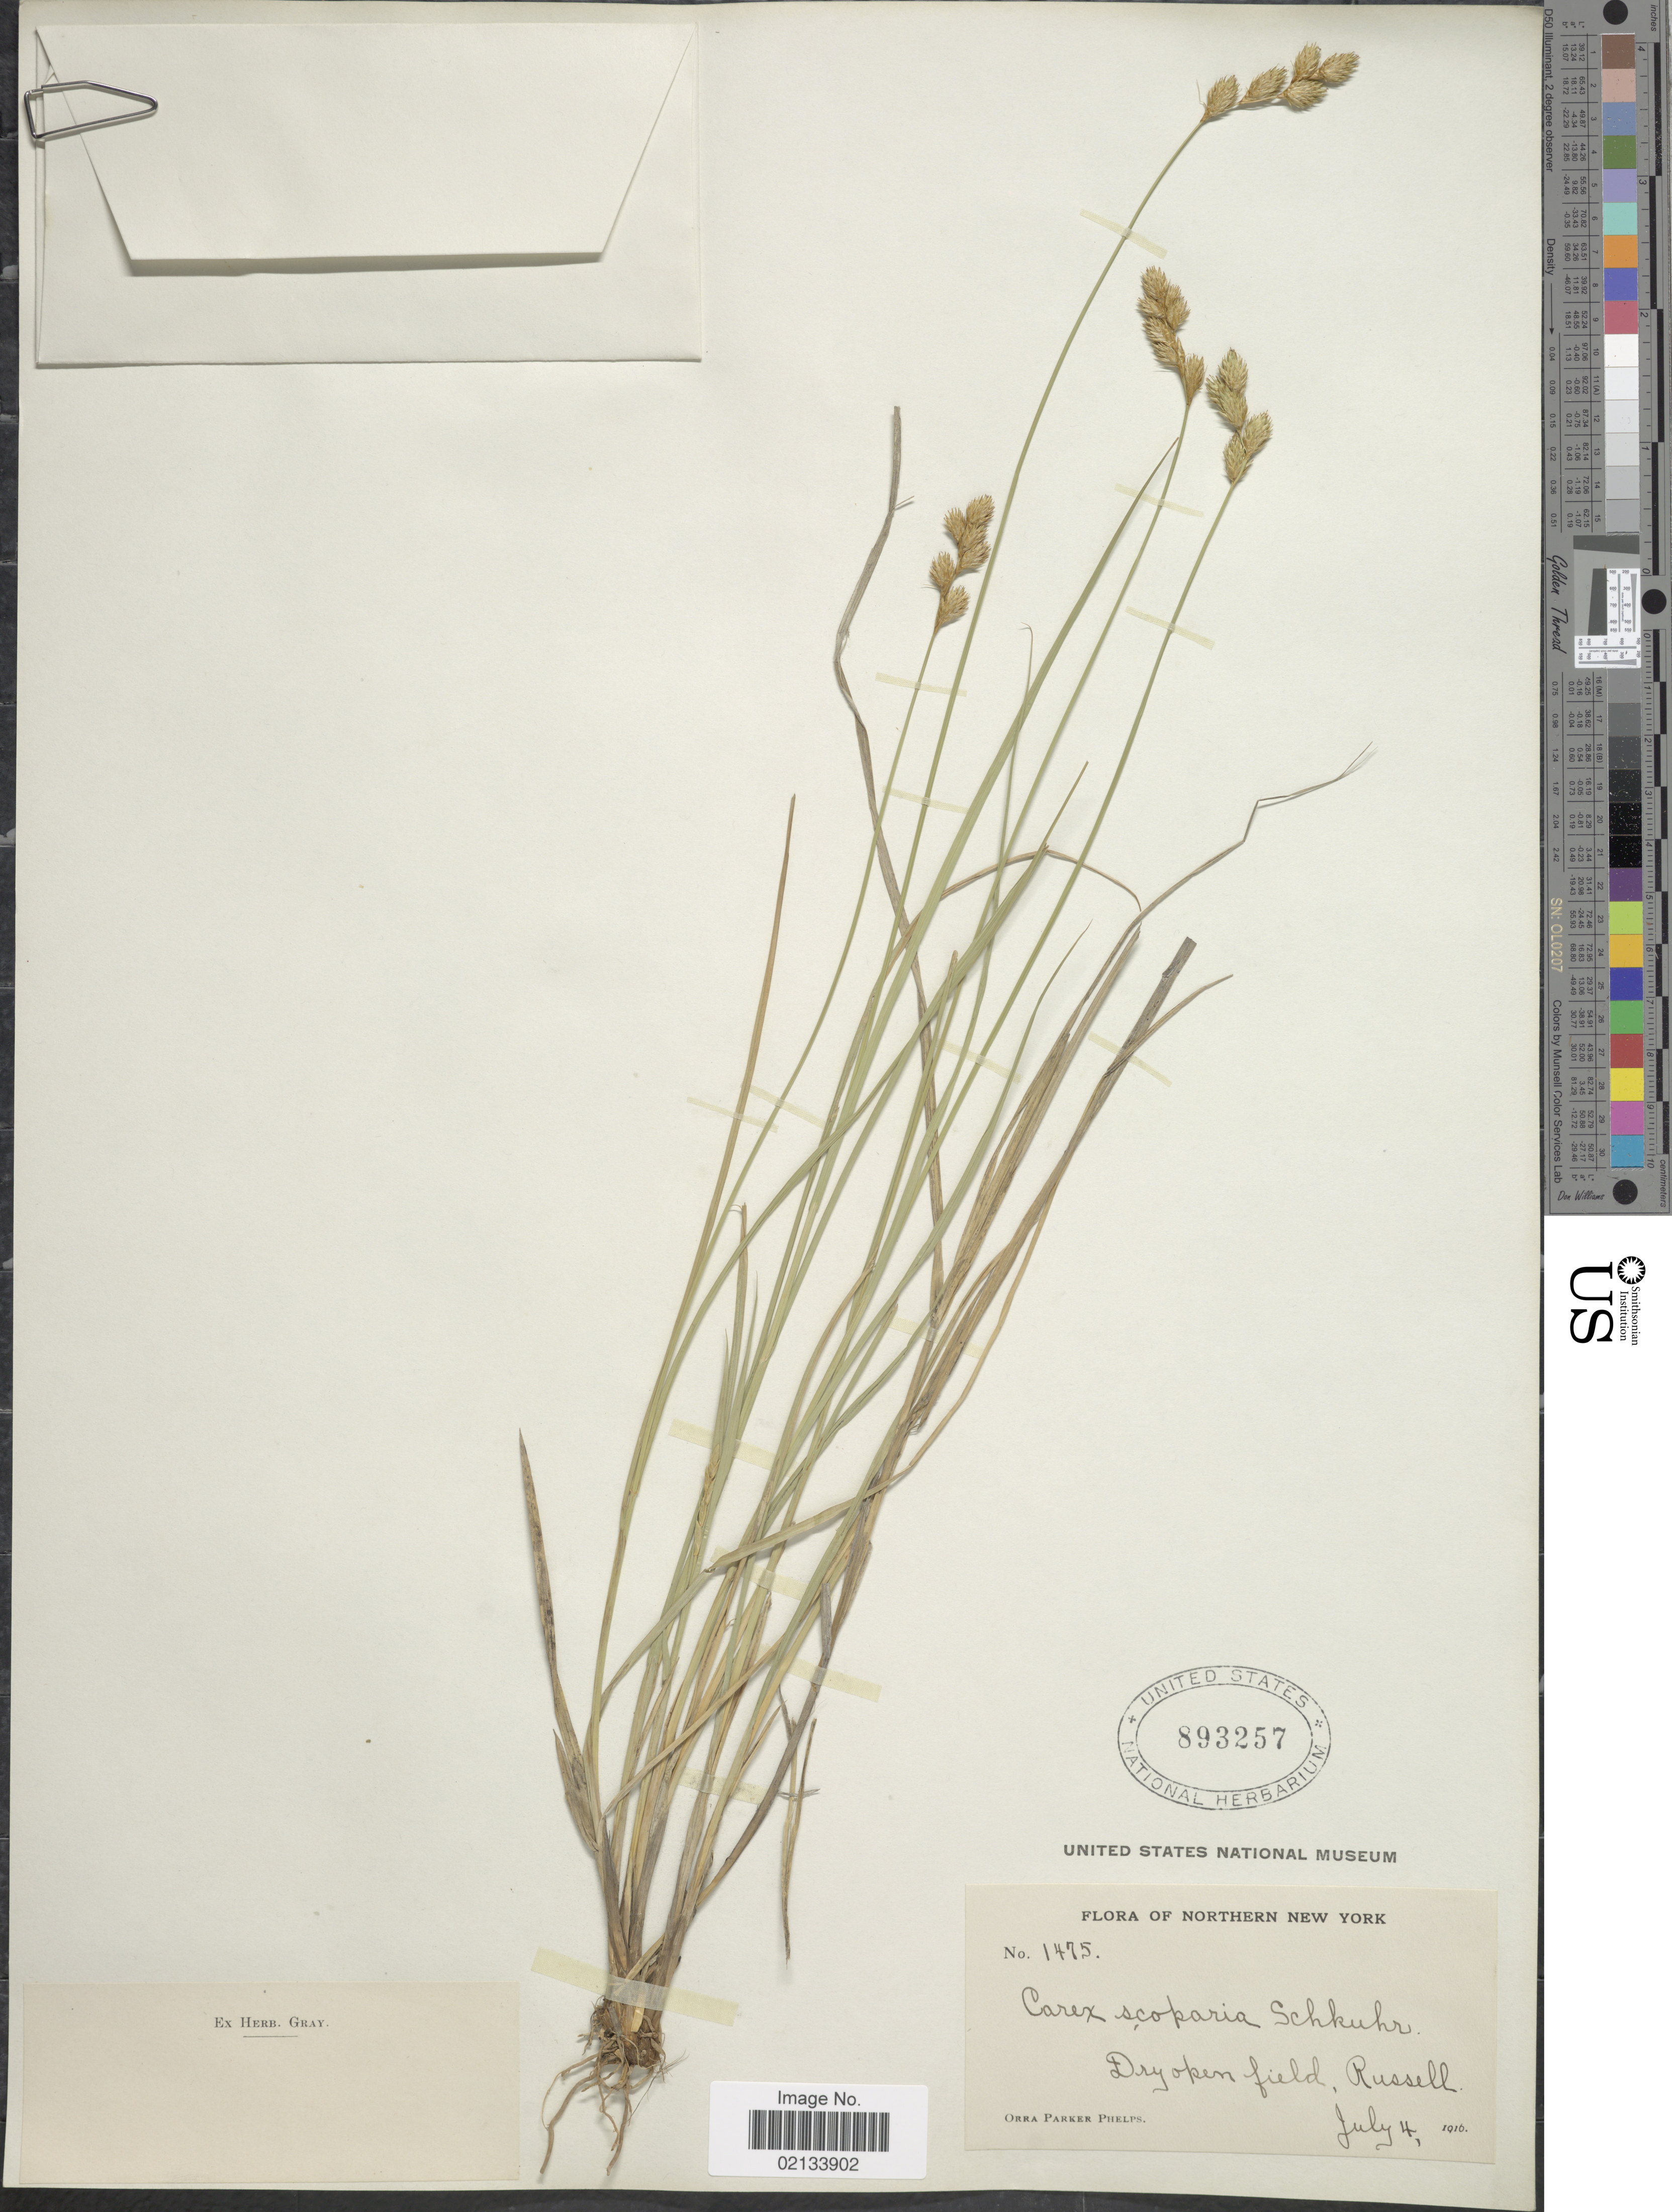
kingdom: Plantae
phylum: Tracheophyta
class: Liliopsida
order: Poales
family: Cyperaceae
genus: Carex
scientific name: Carex scoparia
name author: Schkuhr ex Willd.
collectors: O. P. Phelps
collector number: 1475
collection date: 1916-07-04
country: United States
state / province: New York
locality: Northern New York, dry open field, Russell.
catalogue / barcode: US 893257